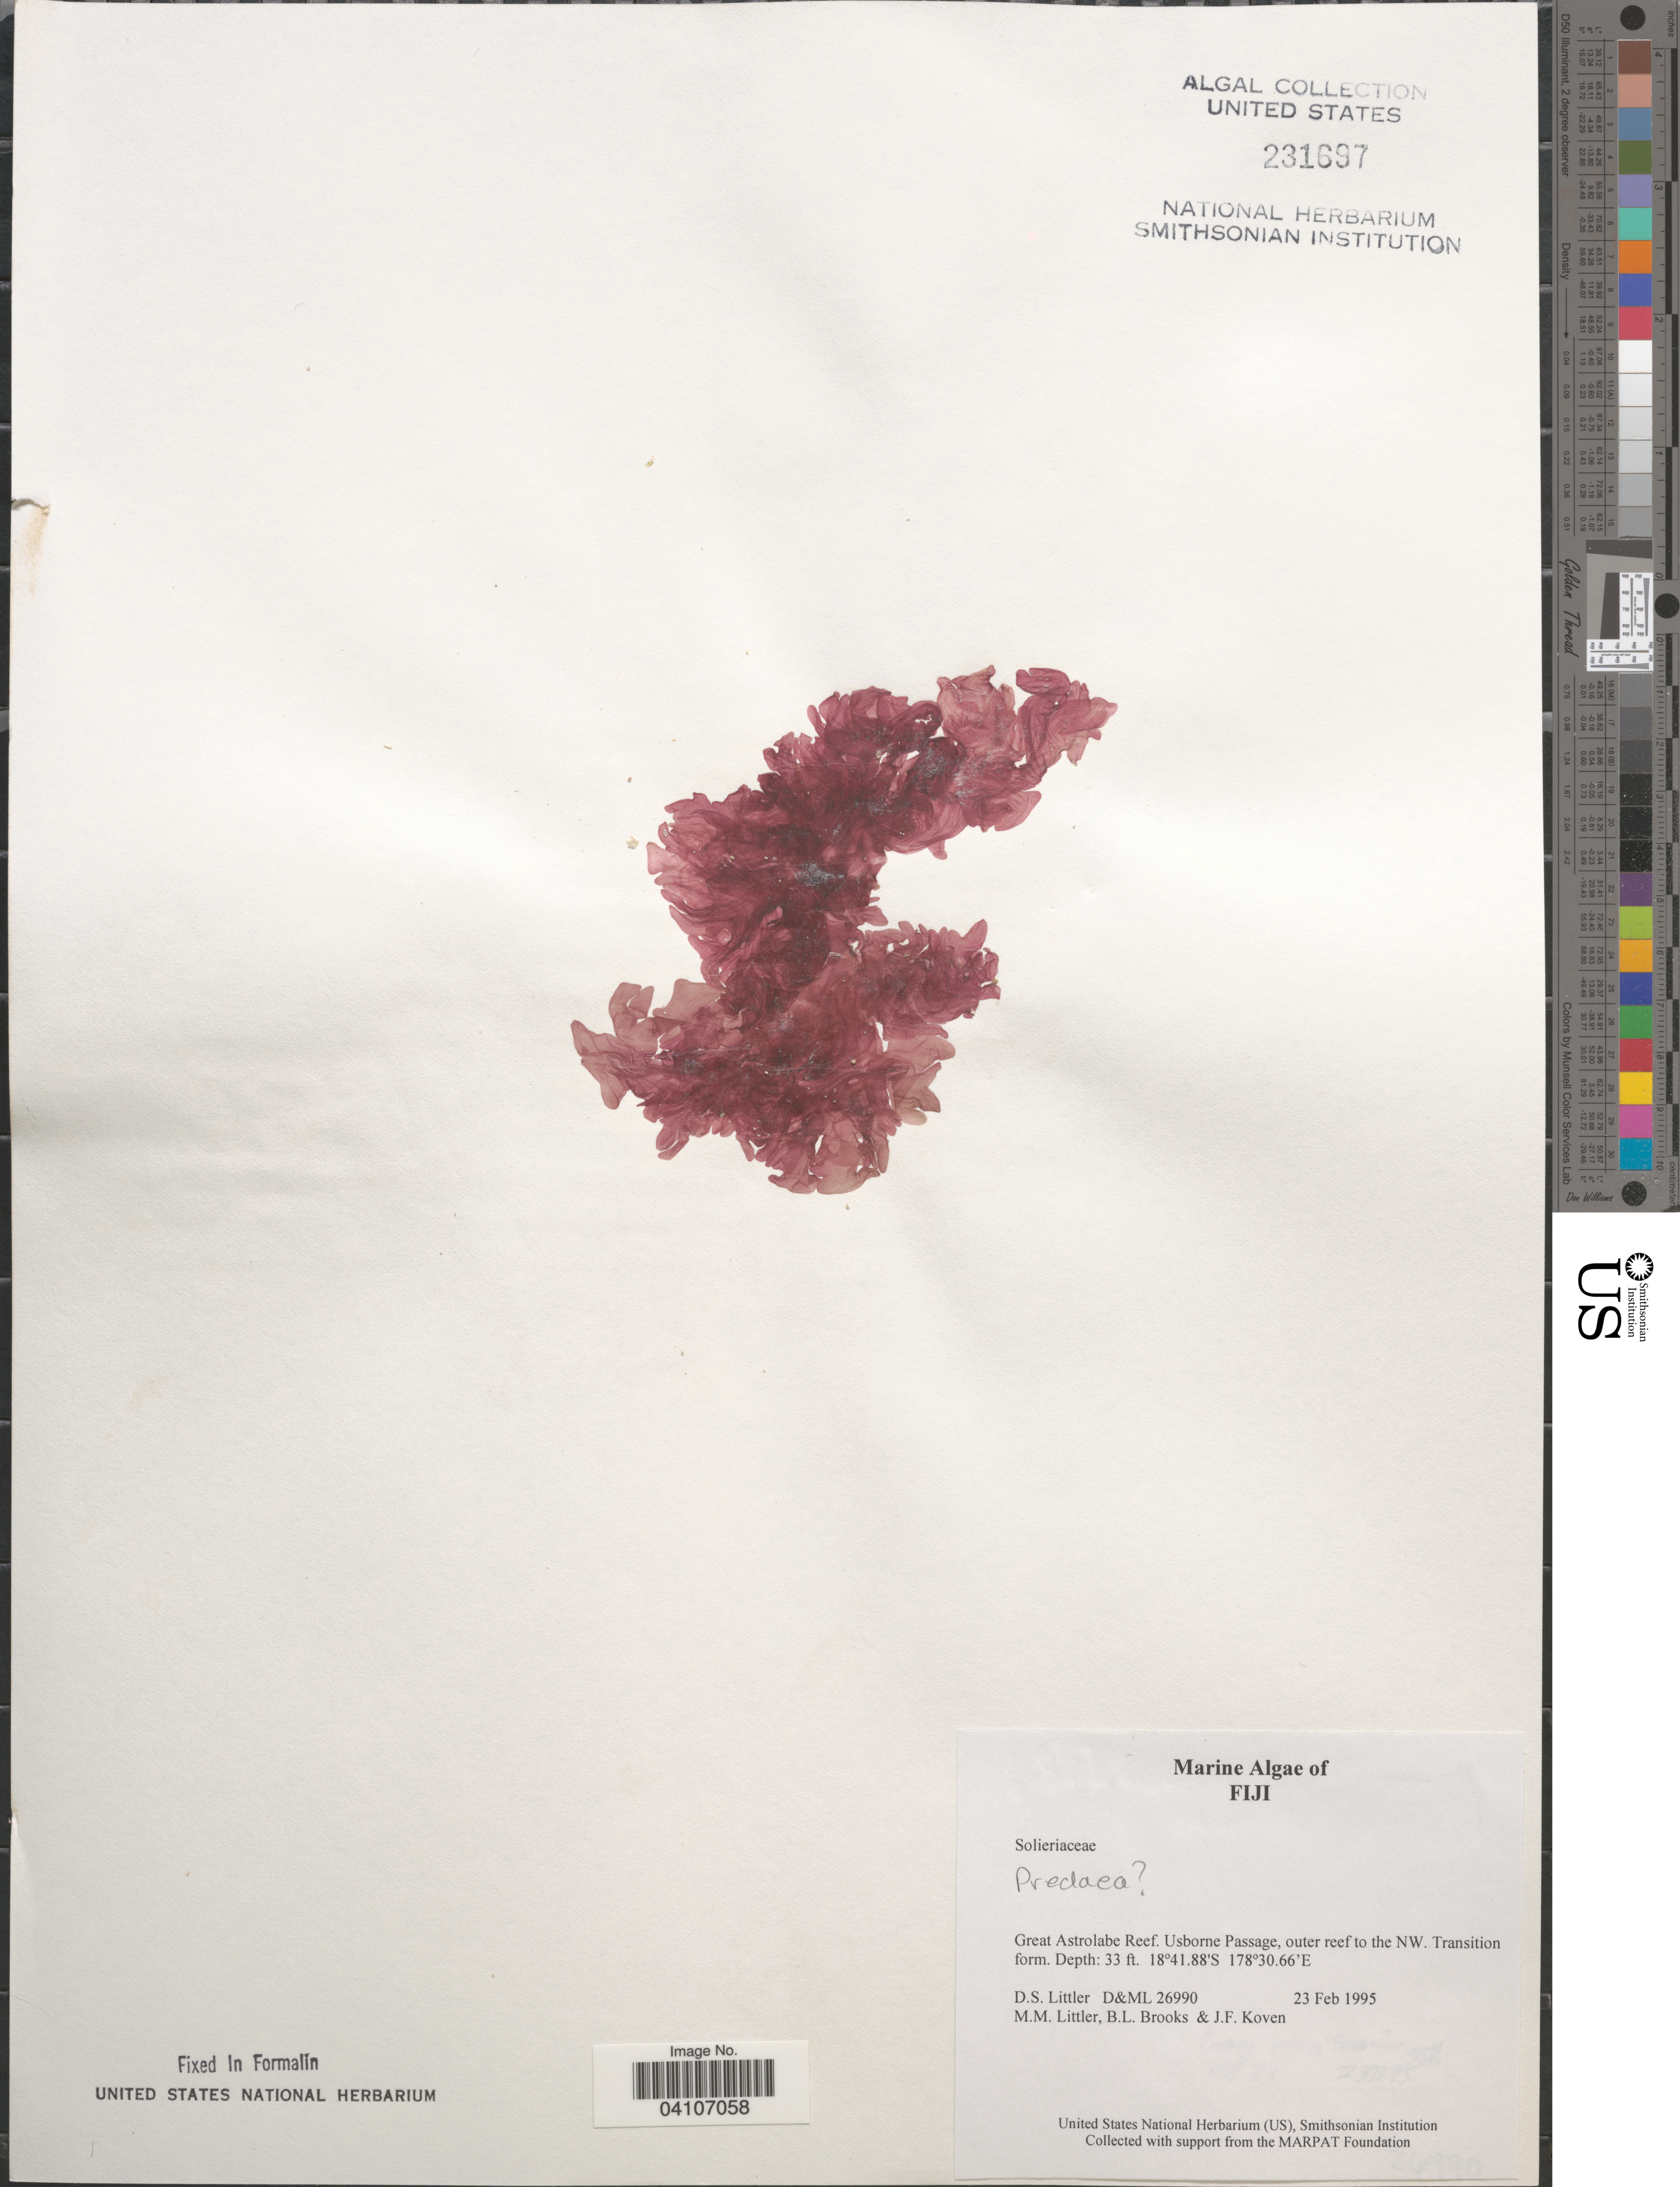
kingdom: Plantae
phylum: Rhodophyta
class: Florideophyceae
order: Nemastomatales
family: Nemastomataceae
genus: Predaea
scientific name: Predaea sp.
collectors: D. S. Littler, B. Brooks & J. Koven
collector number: D&ML26990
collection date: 1995-02-23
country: Fiji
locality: Great Astrolabe Reef. Usborne Passage, outer reef to the NW.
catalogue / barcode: US 231697